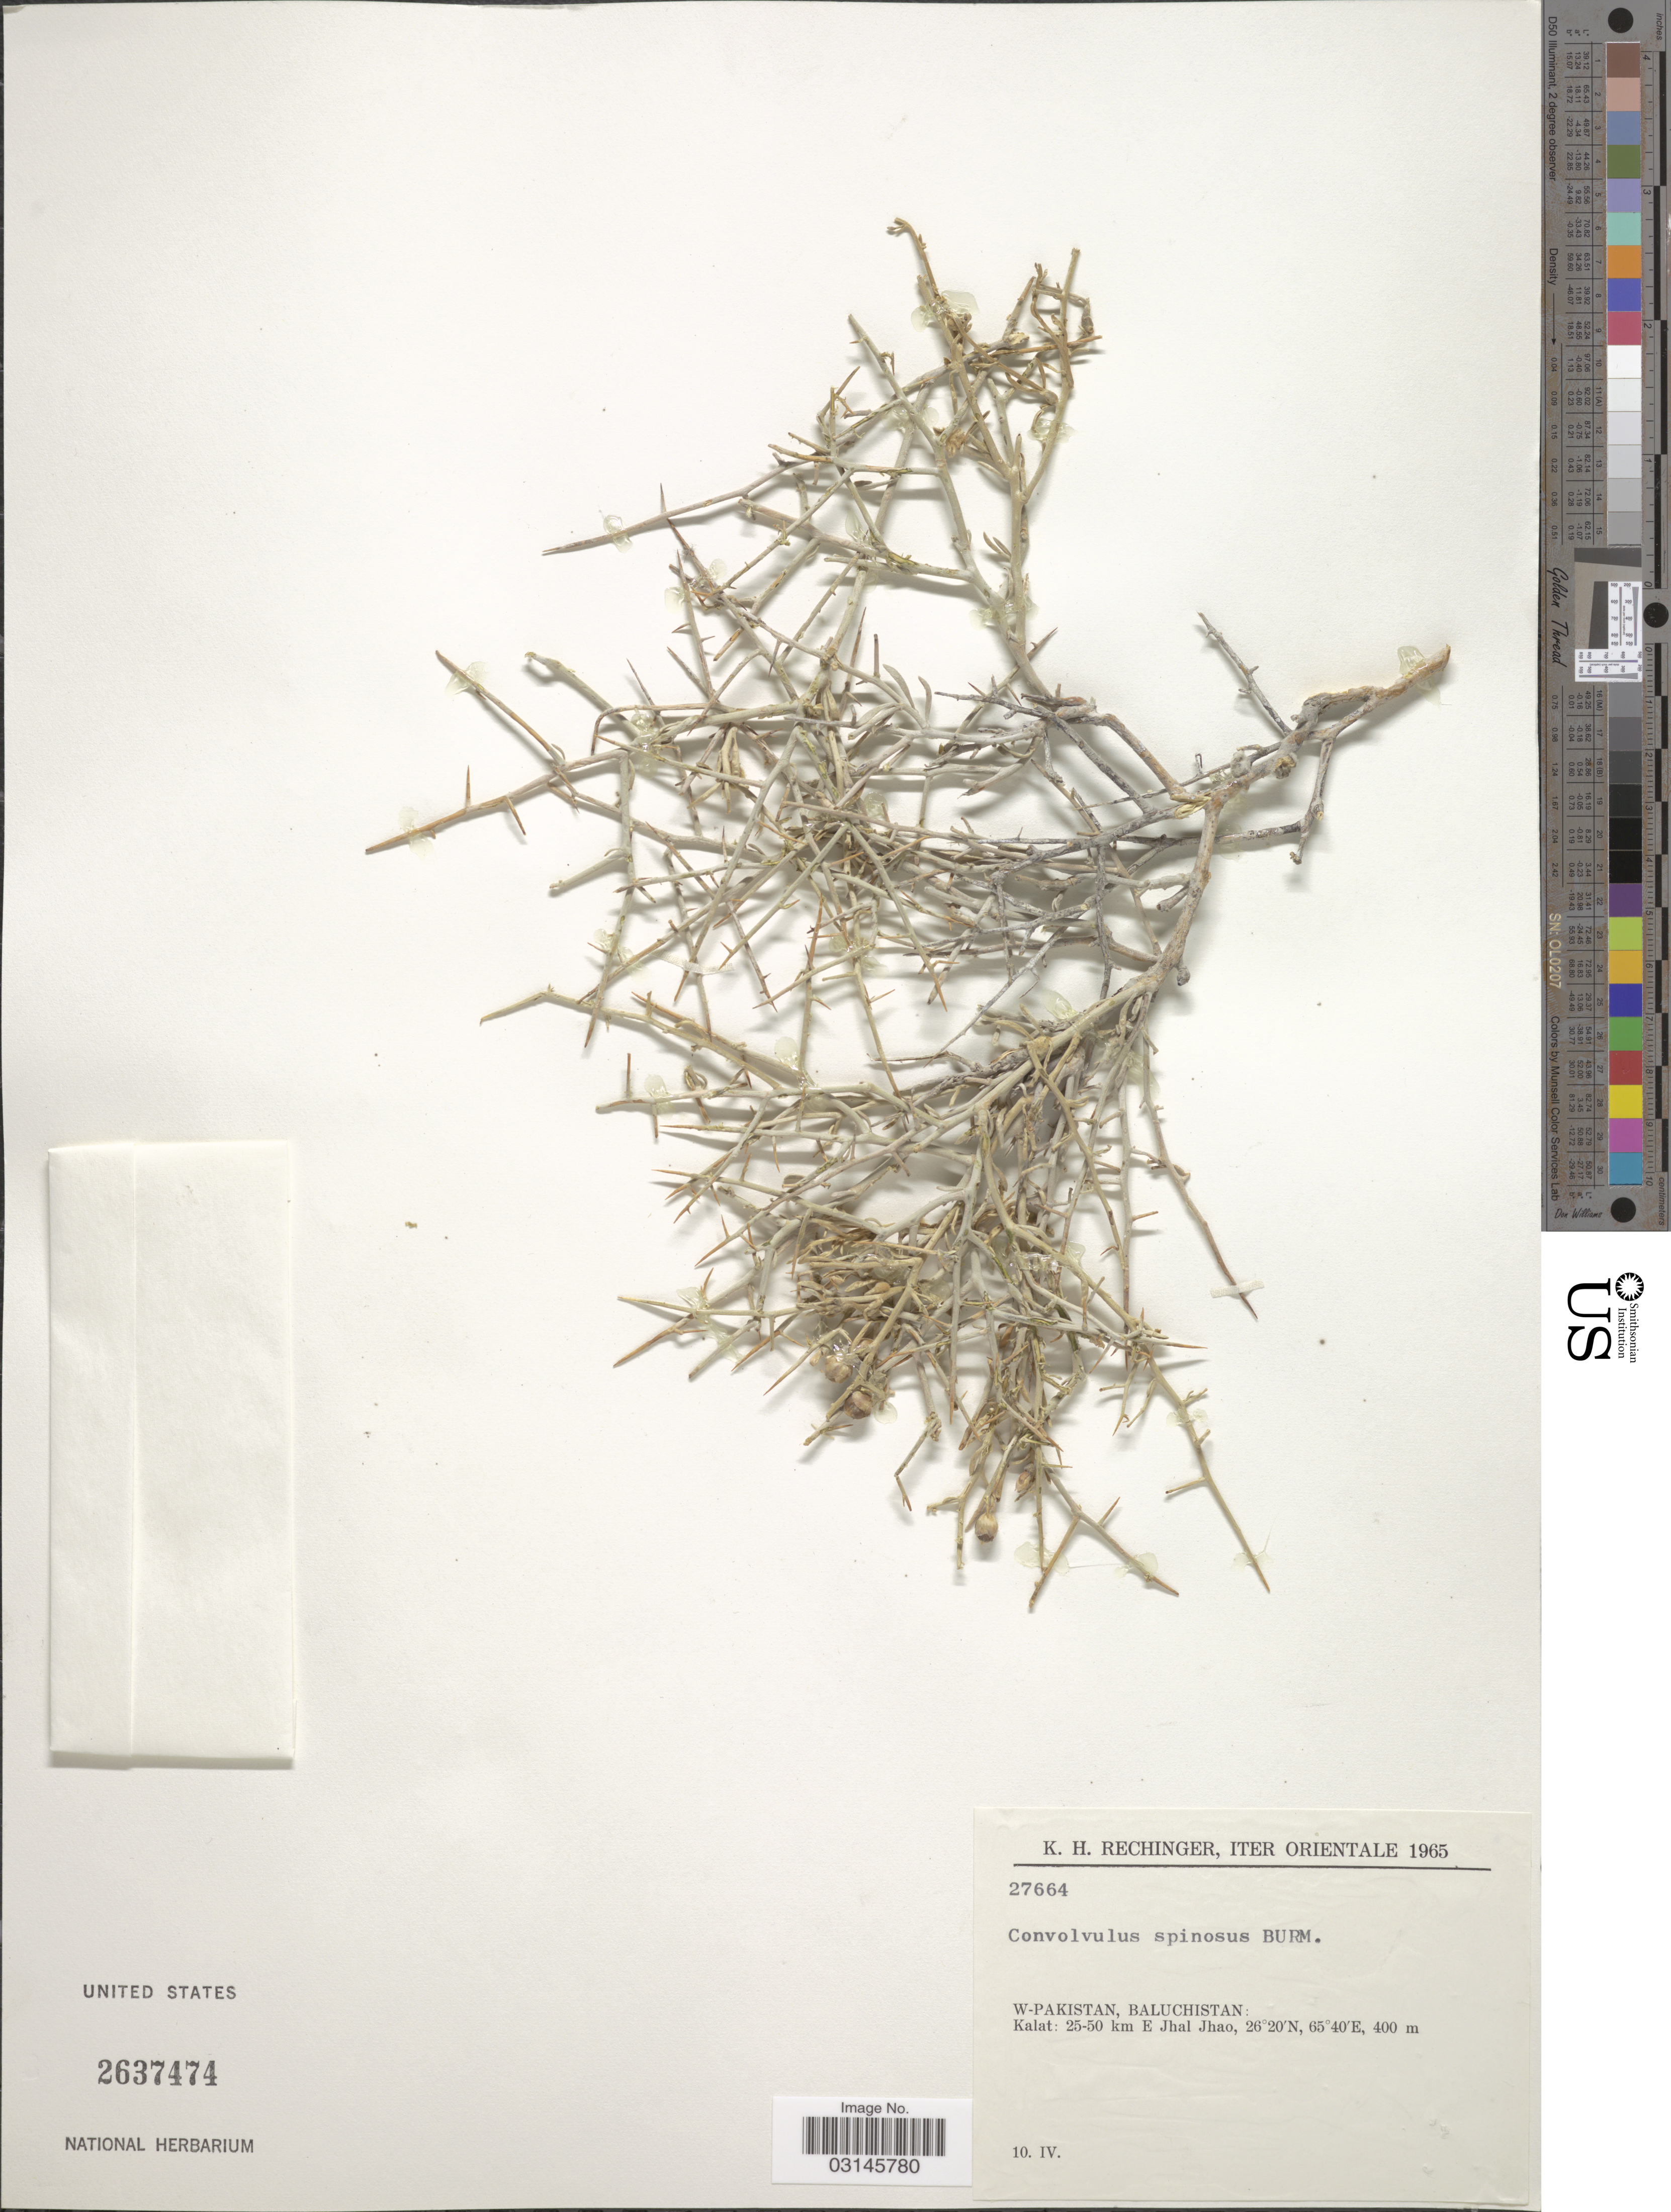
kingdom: Plantae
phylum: Tracheophyta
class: Magnoliopsida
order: Solanales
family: Convolvulaceae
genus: Convolvulus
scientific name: Convolvulus spinosus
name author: Burm. f.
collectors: K. H. Rechinger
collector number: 27664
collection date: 1965-04-10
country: Pakistan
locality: Iter Orientale, W-Pakistan, Baluchistan: Kalat: 25-50 km E Jhal Jhao.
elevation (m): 400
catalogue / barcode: US 2637474